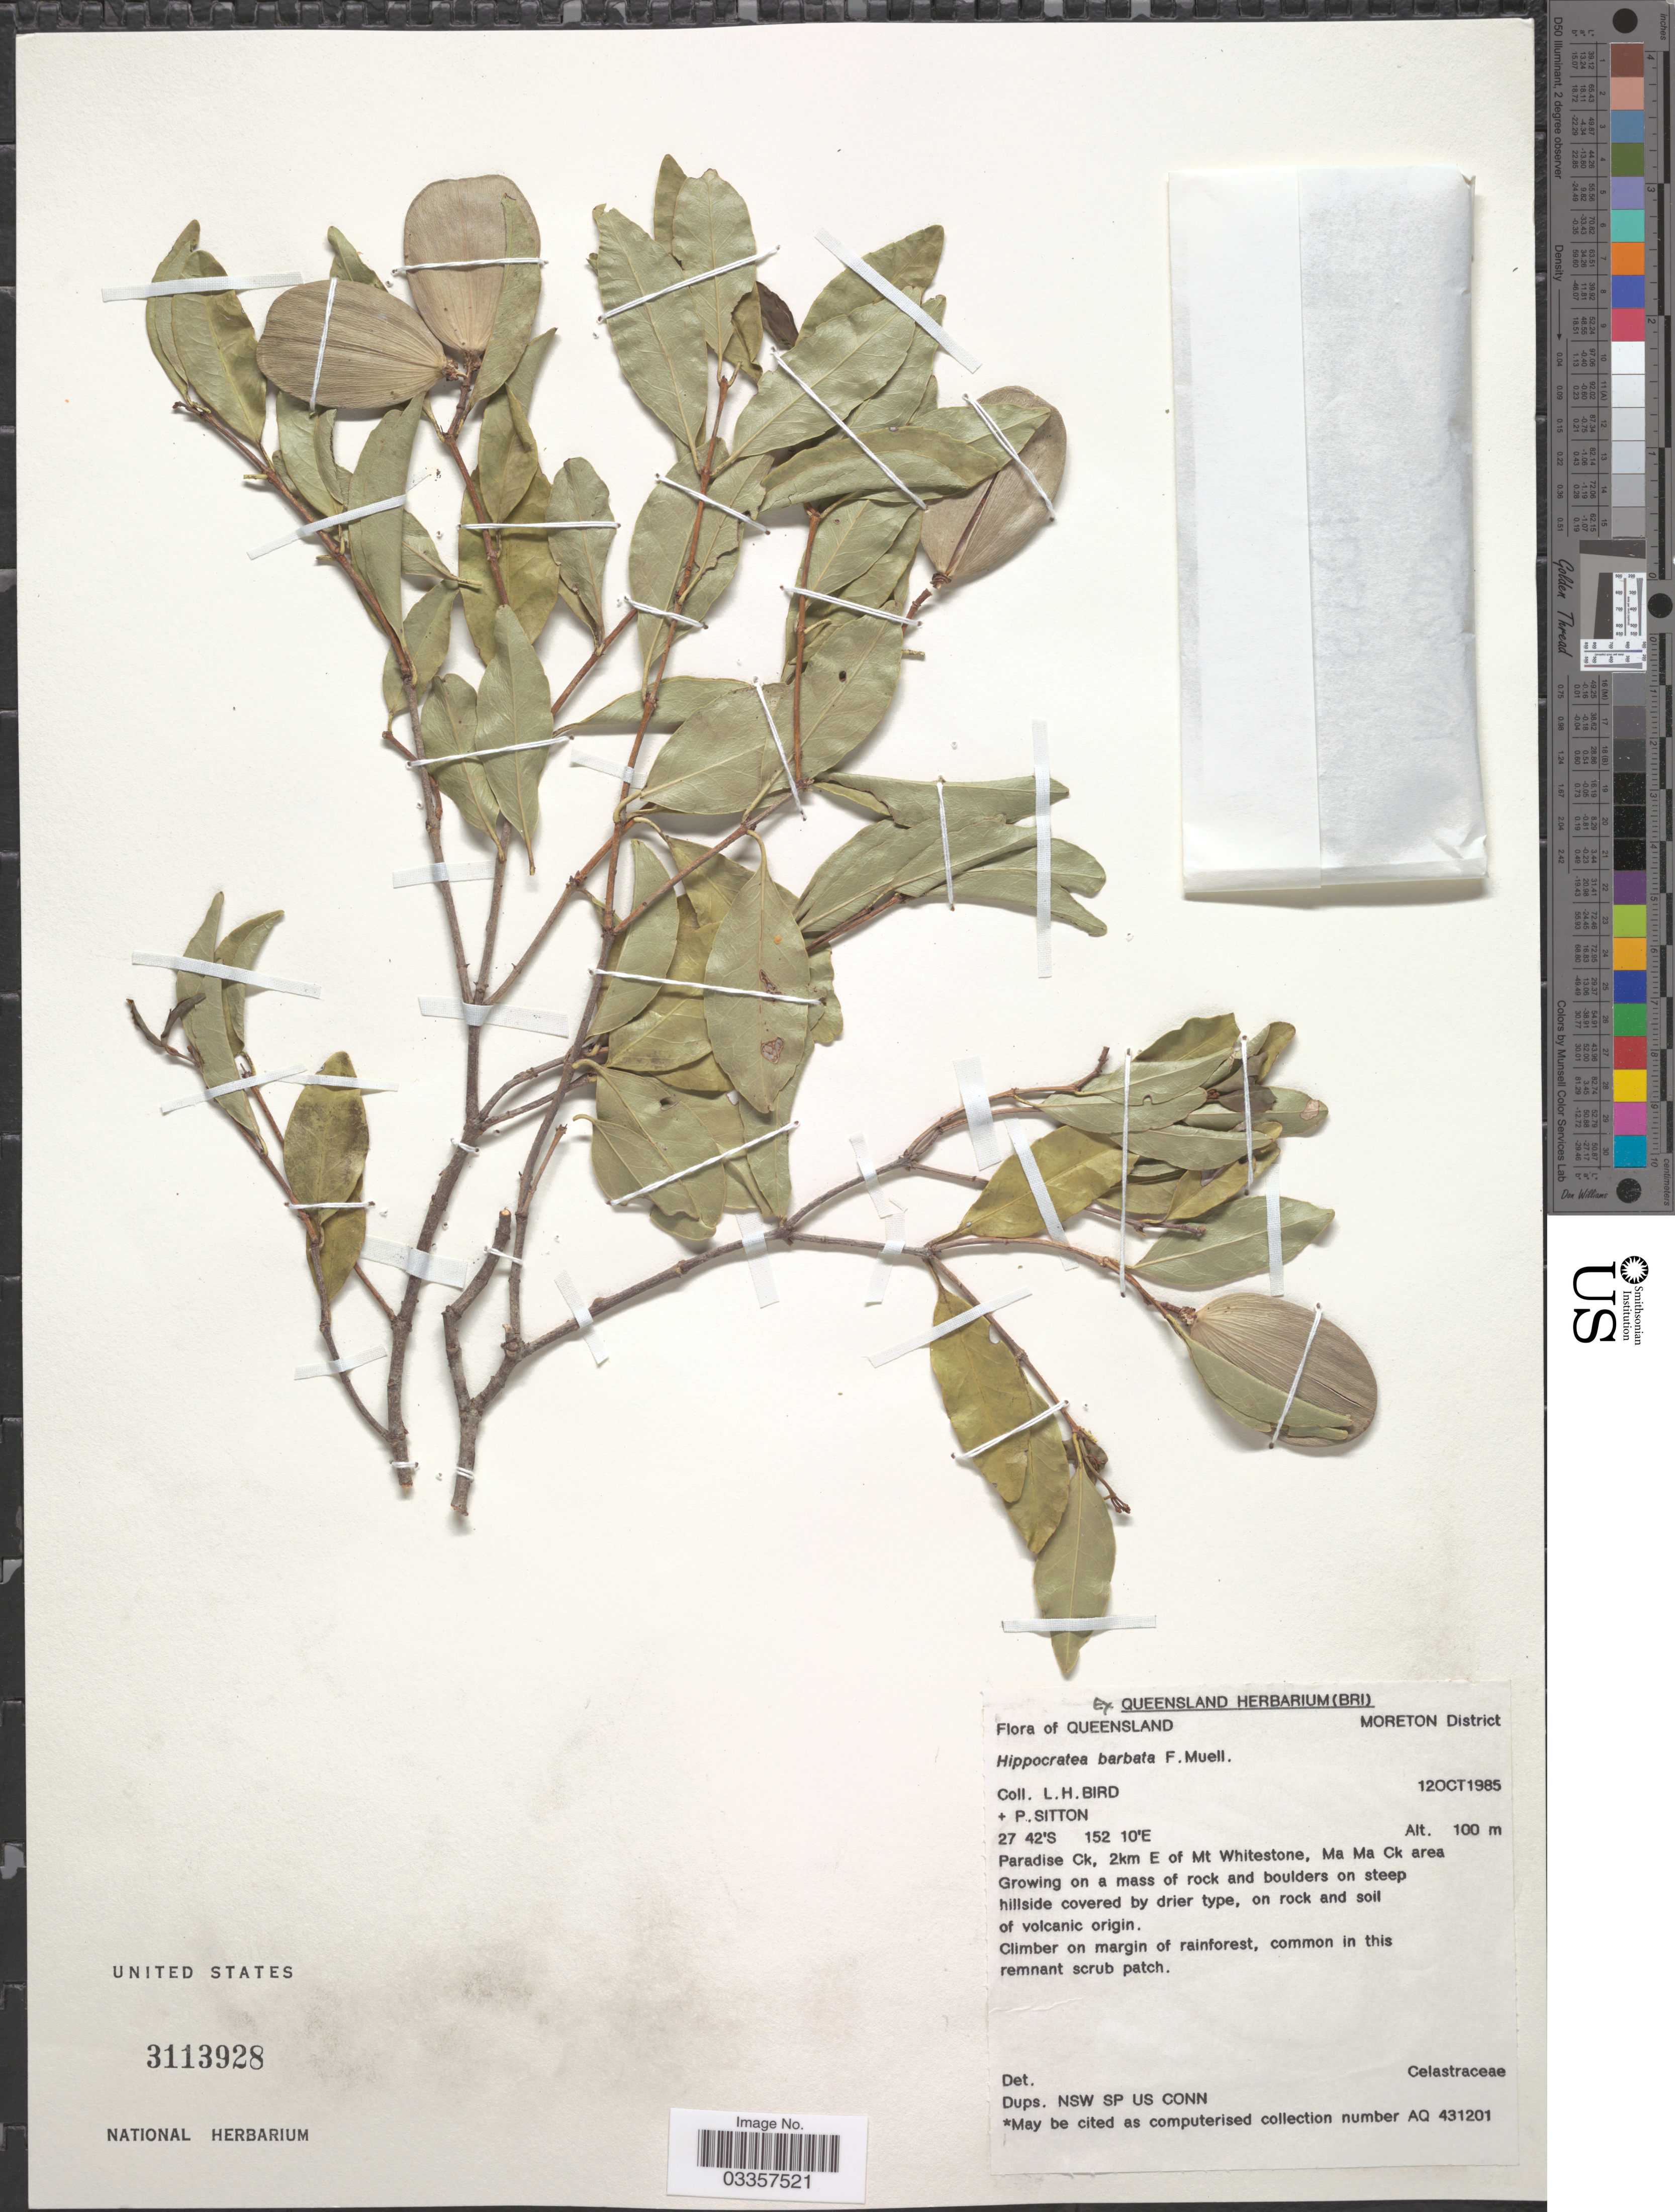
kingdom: Plantae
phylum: Tracheophyta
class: Magnoliopsida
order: Celastrales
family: Celastraceae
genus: Hippocratea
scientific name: Hippocratea barbata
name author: F. Muell.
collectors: L. Bird & P. Sitton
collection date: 1985-10-12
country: Australia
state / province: Queensland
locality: Moreton District. Paradise Ck, 2km E of Mt Whitestone, Ma Ma Ck area.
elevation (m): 100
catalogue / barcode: US 3113928